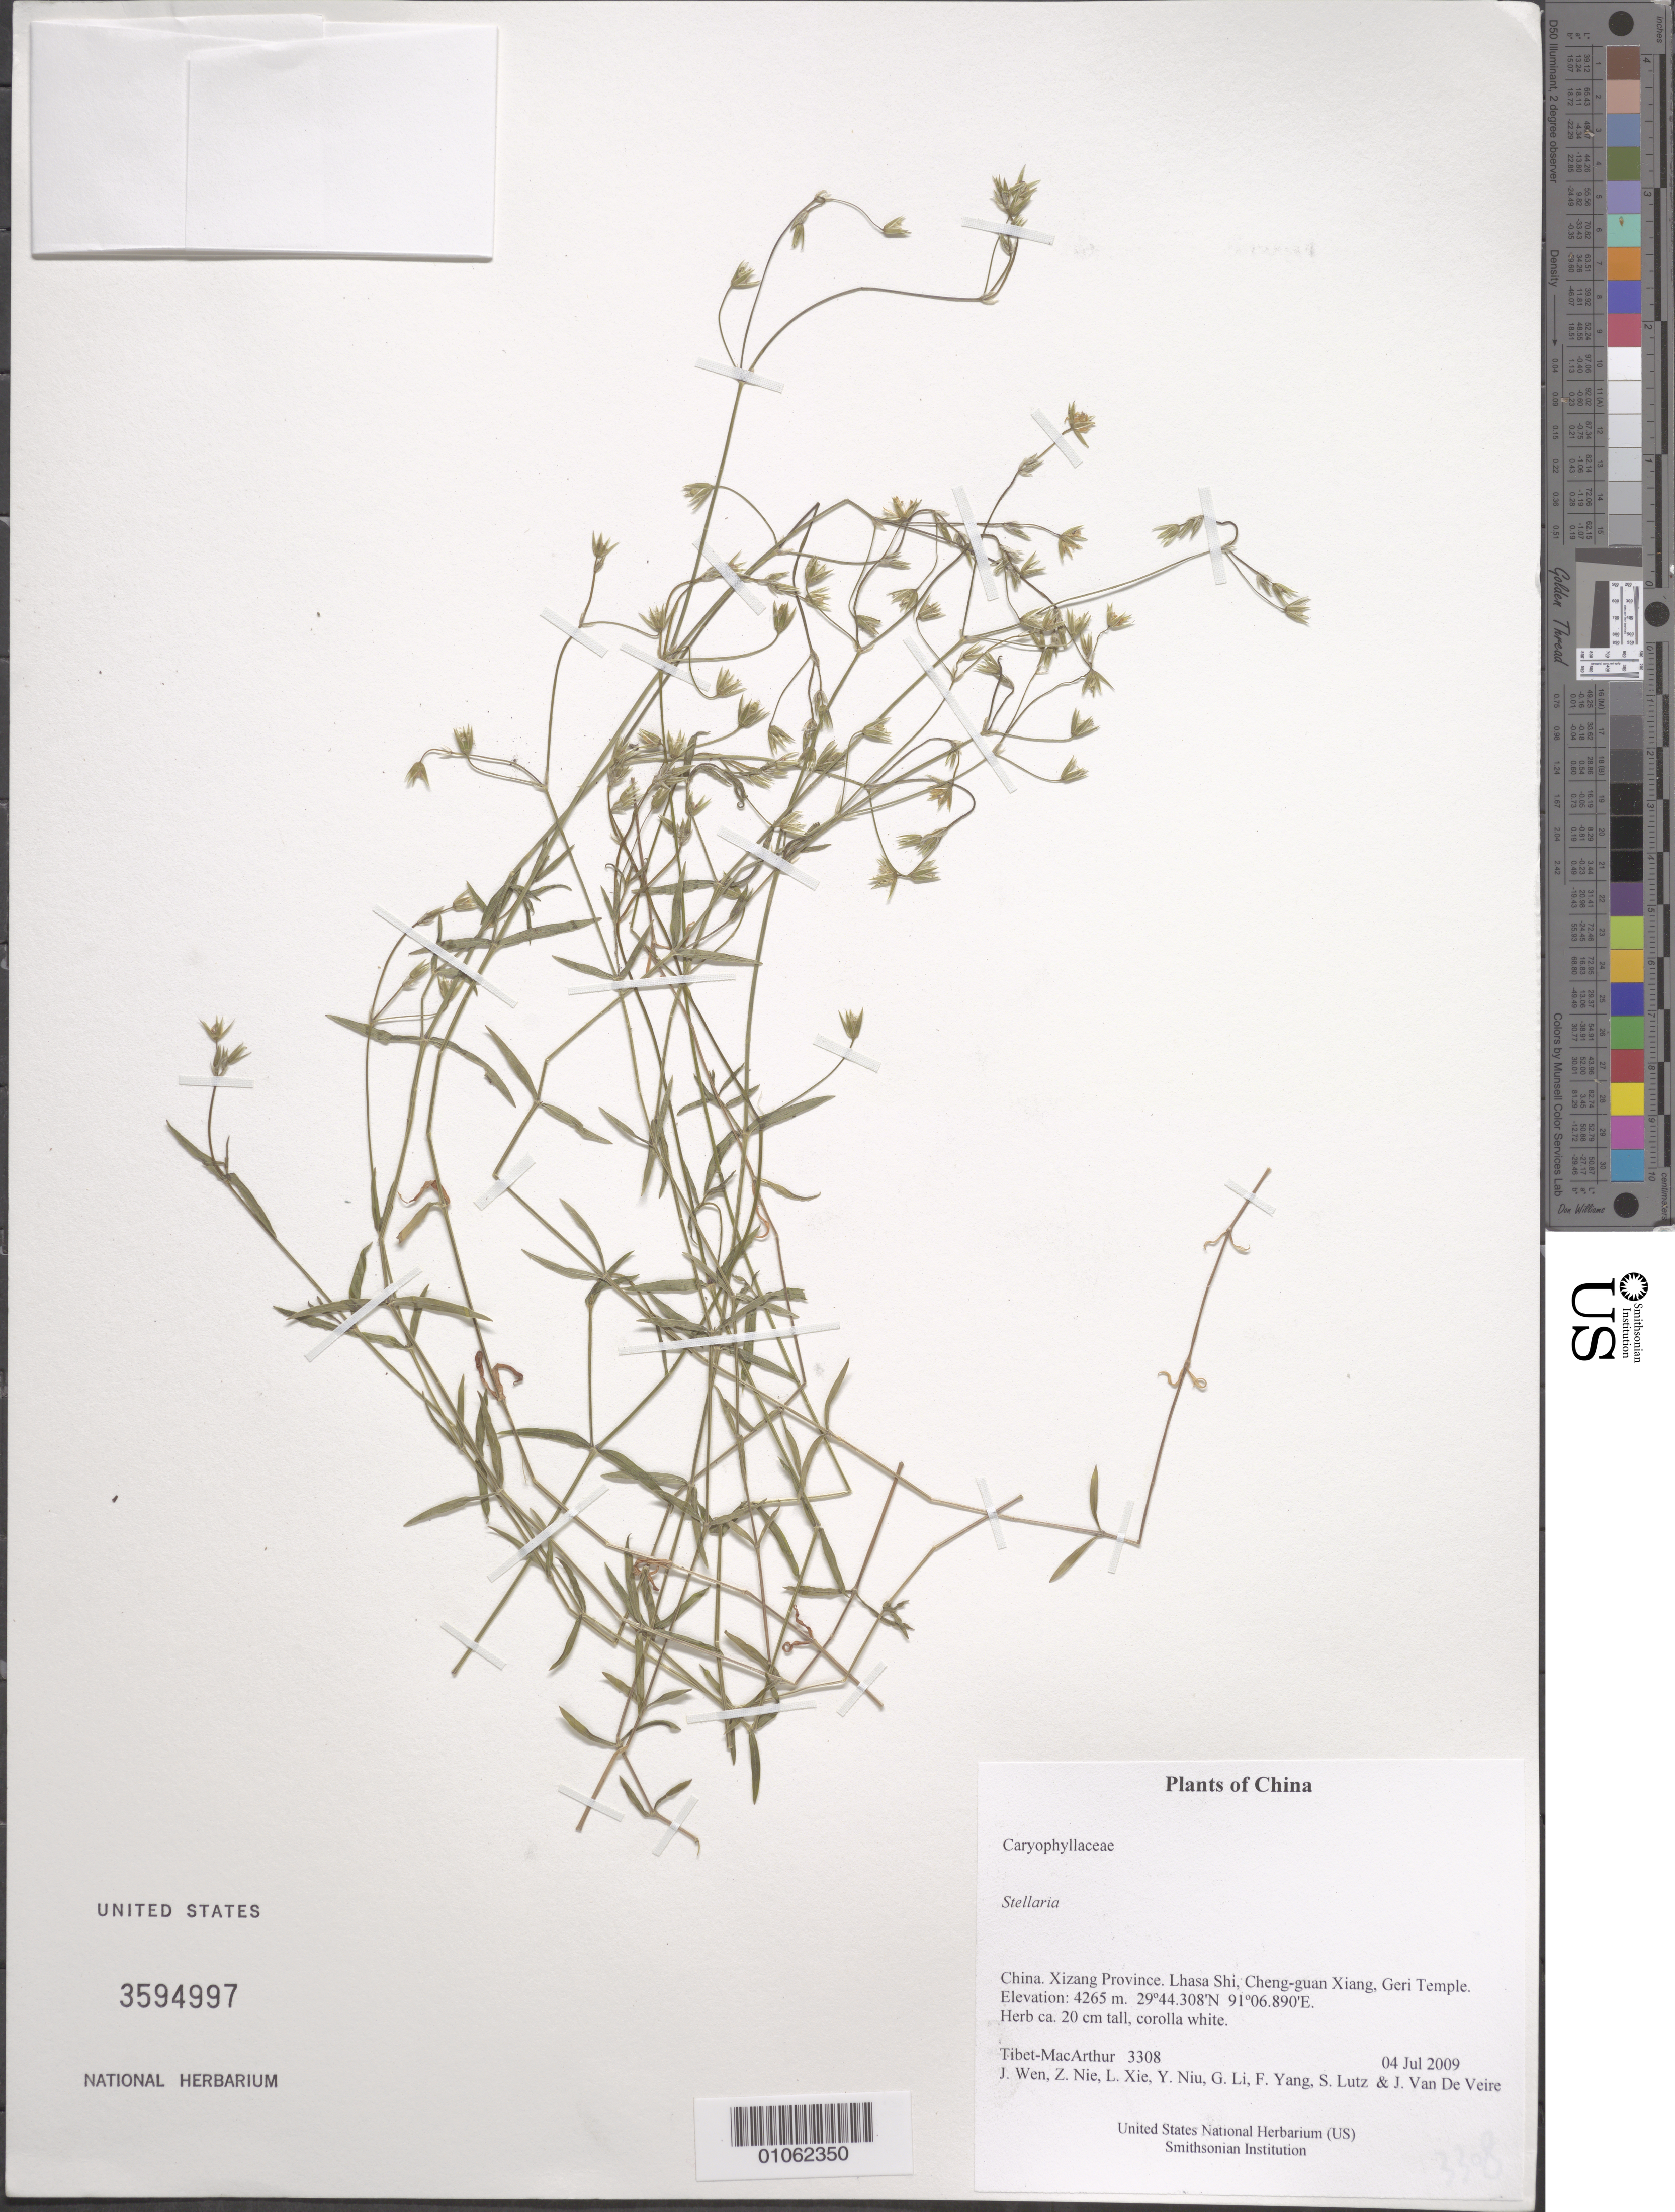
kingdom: Plantae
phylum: Tracheophyta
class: Magnoliopsida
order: Caryophyllales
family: Caryophyllaceae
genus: Stellaria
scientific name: Stellaria sp.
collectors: Tibet-MacArthur, J. Wen, Z. Nie, L. Xie, Y. Niu, G. Li, F. Yang, S. Lutz & J. Van De Veire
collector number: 3308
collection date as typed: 04 Jul 2009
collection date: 2009-07-04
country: China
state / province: Xizang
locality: Lhasa Shi, Cheng-guan Xiang, Geri Temple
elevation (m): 4265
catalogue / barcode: US 3594997